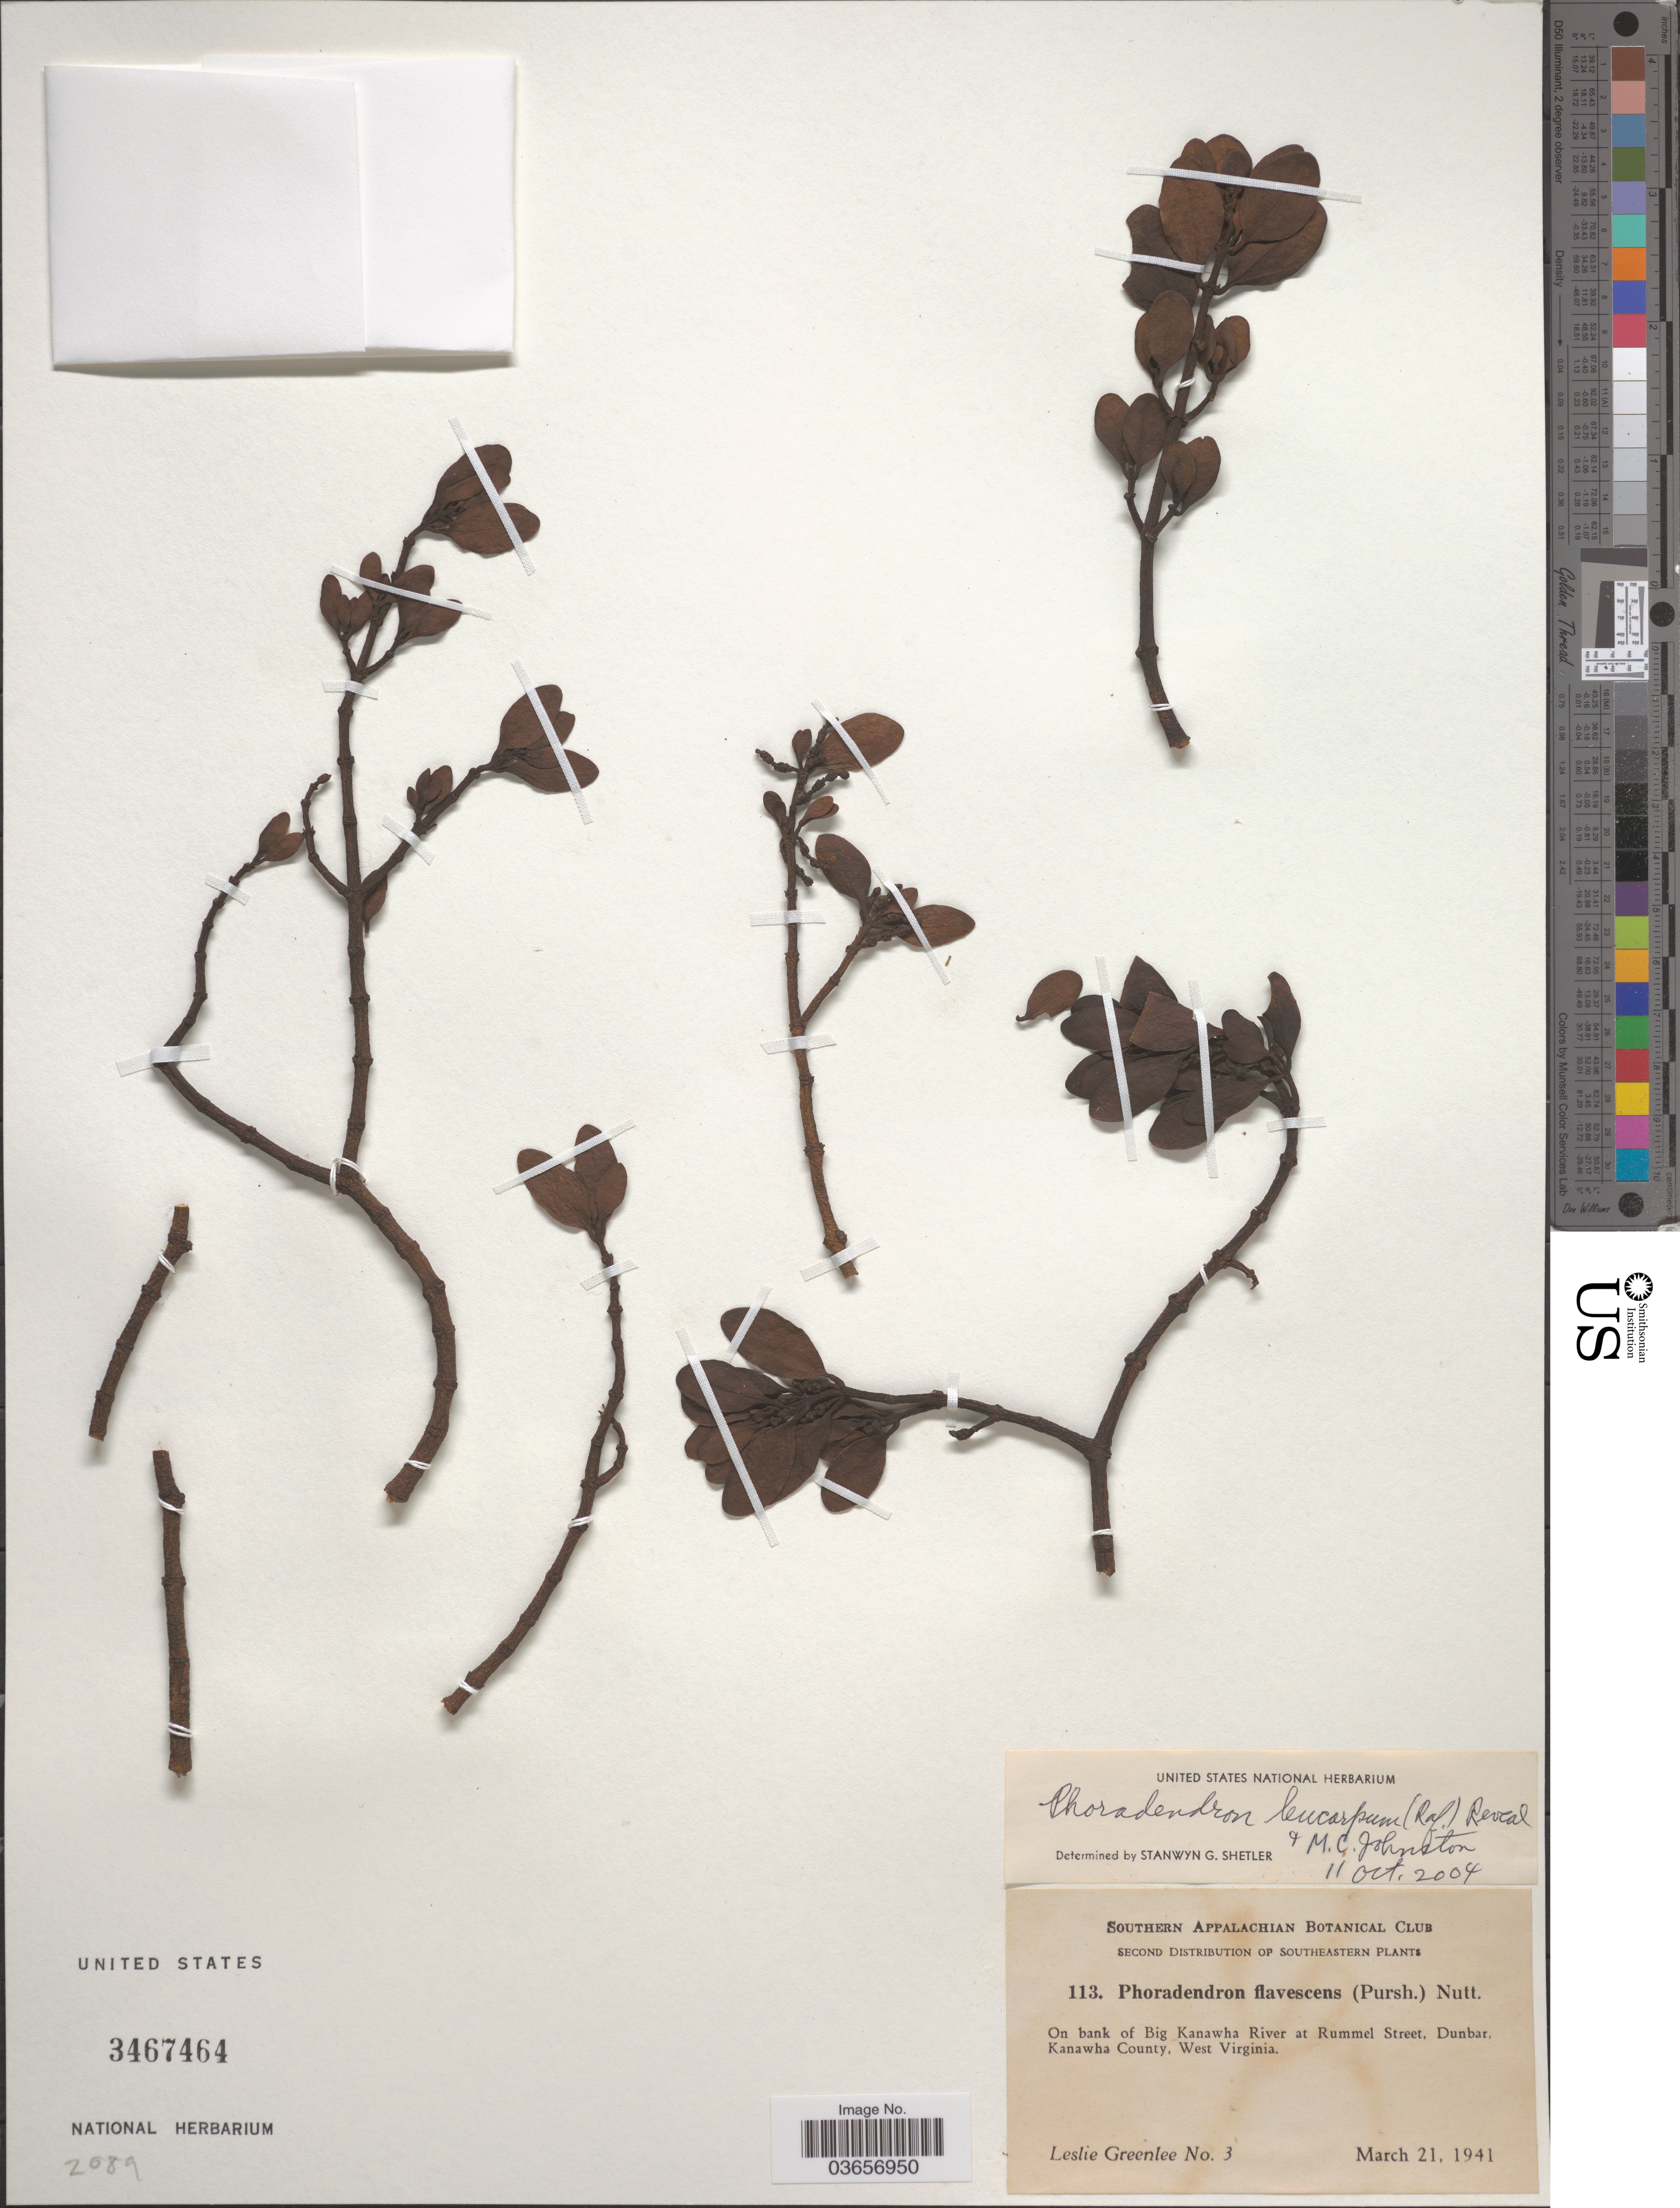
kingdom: Plantae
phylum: Tracheophyta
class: Magnoliopsida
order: Santalales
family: Viscaceae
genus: Phoradendron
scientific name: Phoradendron leucarpum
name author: (Raf.) Reveal & M.C. Johnst.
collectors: L. Greenlee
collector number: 3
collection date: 1941-03-21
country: United States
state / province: West Virginia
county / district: Kanawha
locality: On bank of Big Kanawha River at Rummle Street, Dunbar, Kanawha County.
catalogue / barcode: US 3467464